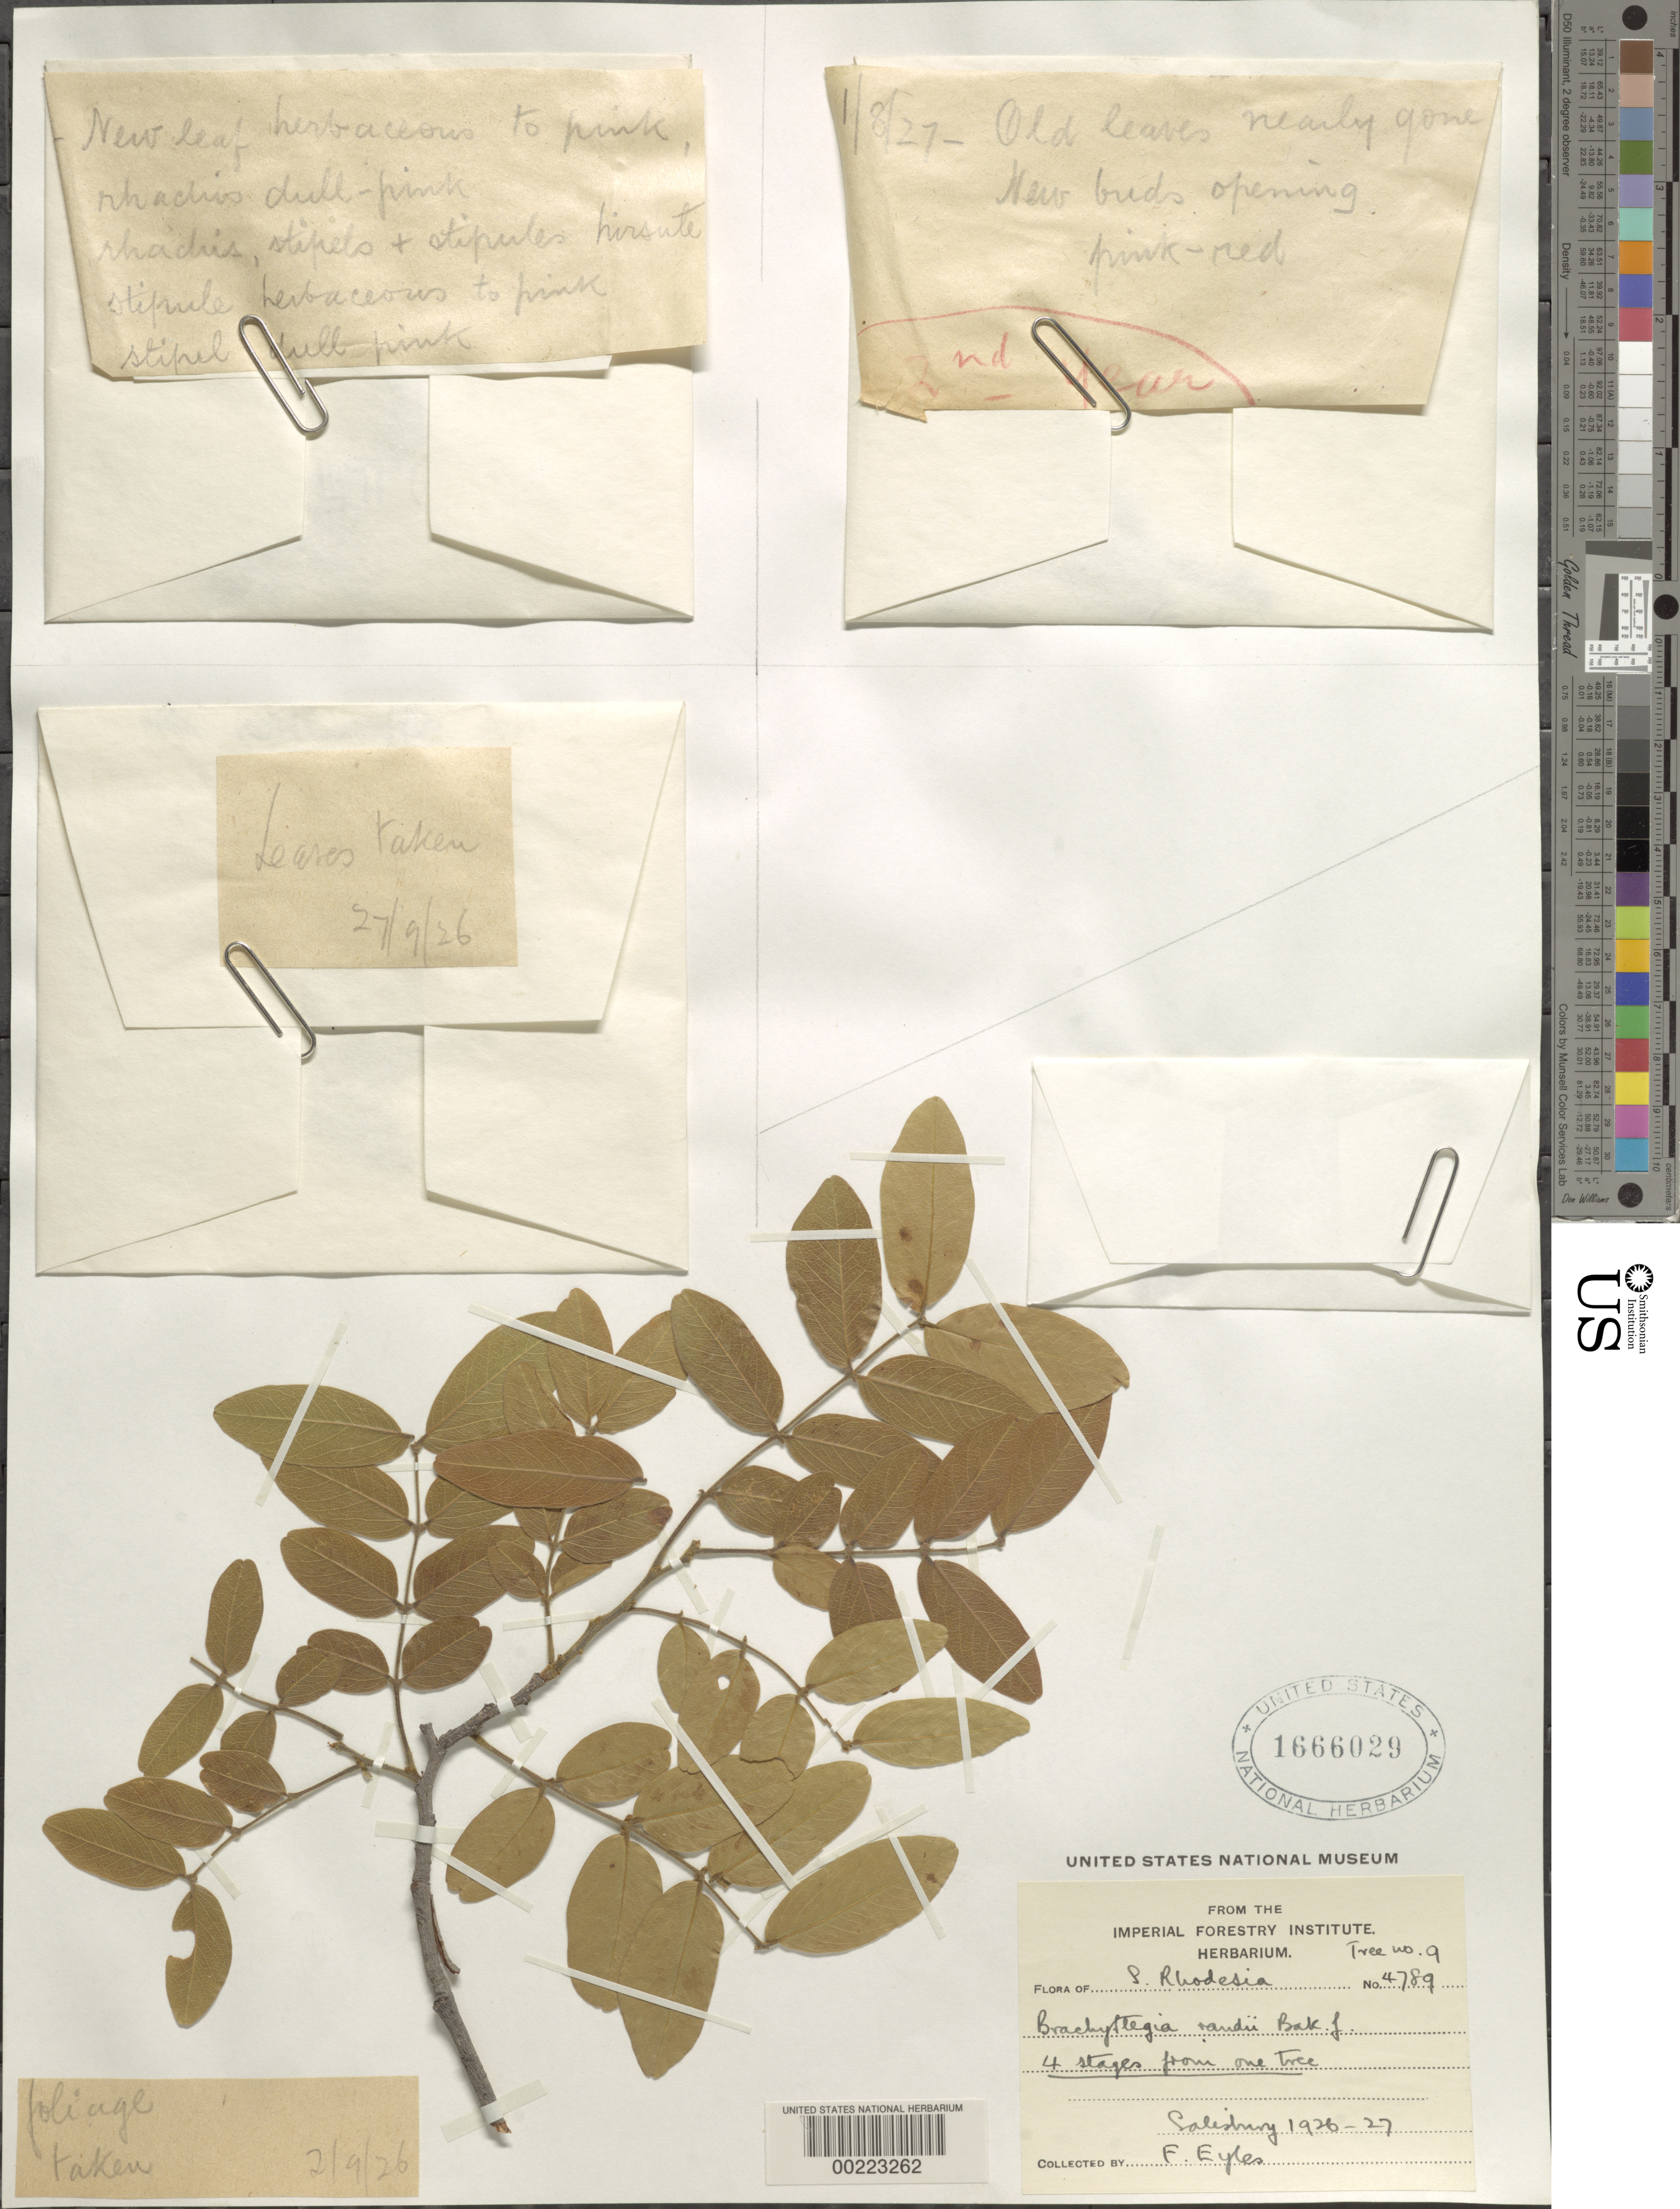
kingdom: Plantae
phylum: Tracheophyta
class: Magnoliopsida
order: Fabales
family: Fabaceae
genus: Brachystegia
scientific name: Brachystegia randii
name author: Baker f.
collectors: F. Eyles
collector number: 4789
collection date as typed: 1926 to -- -- 1927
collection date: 1926/1927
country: Zambia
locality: Salisbury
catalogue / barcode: US 1666029